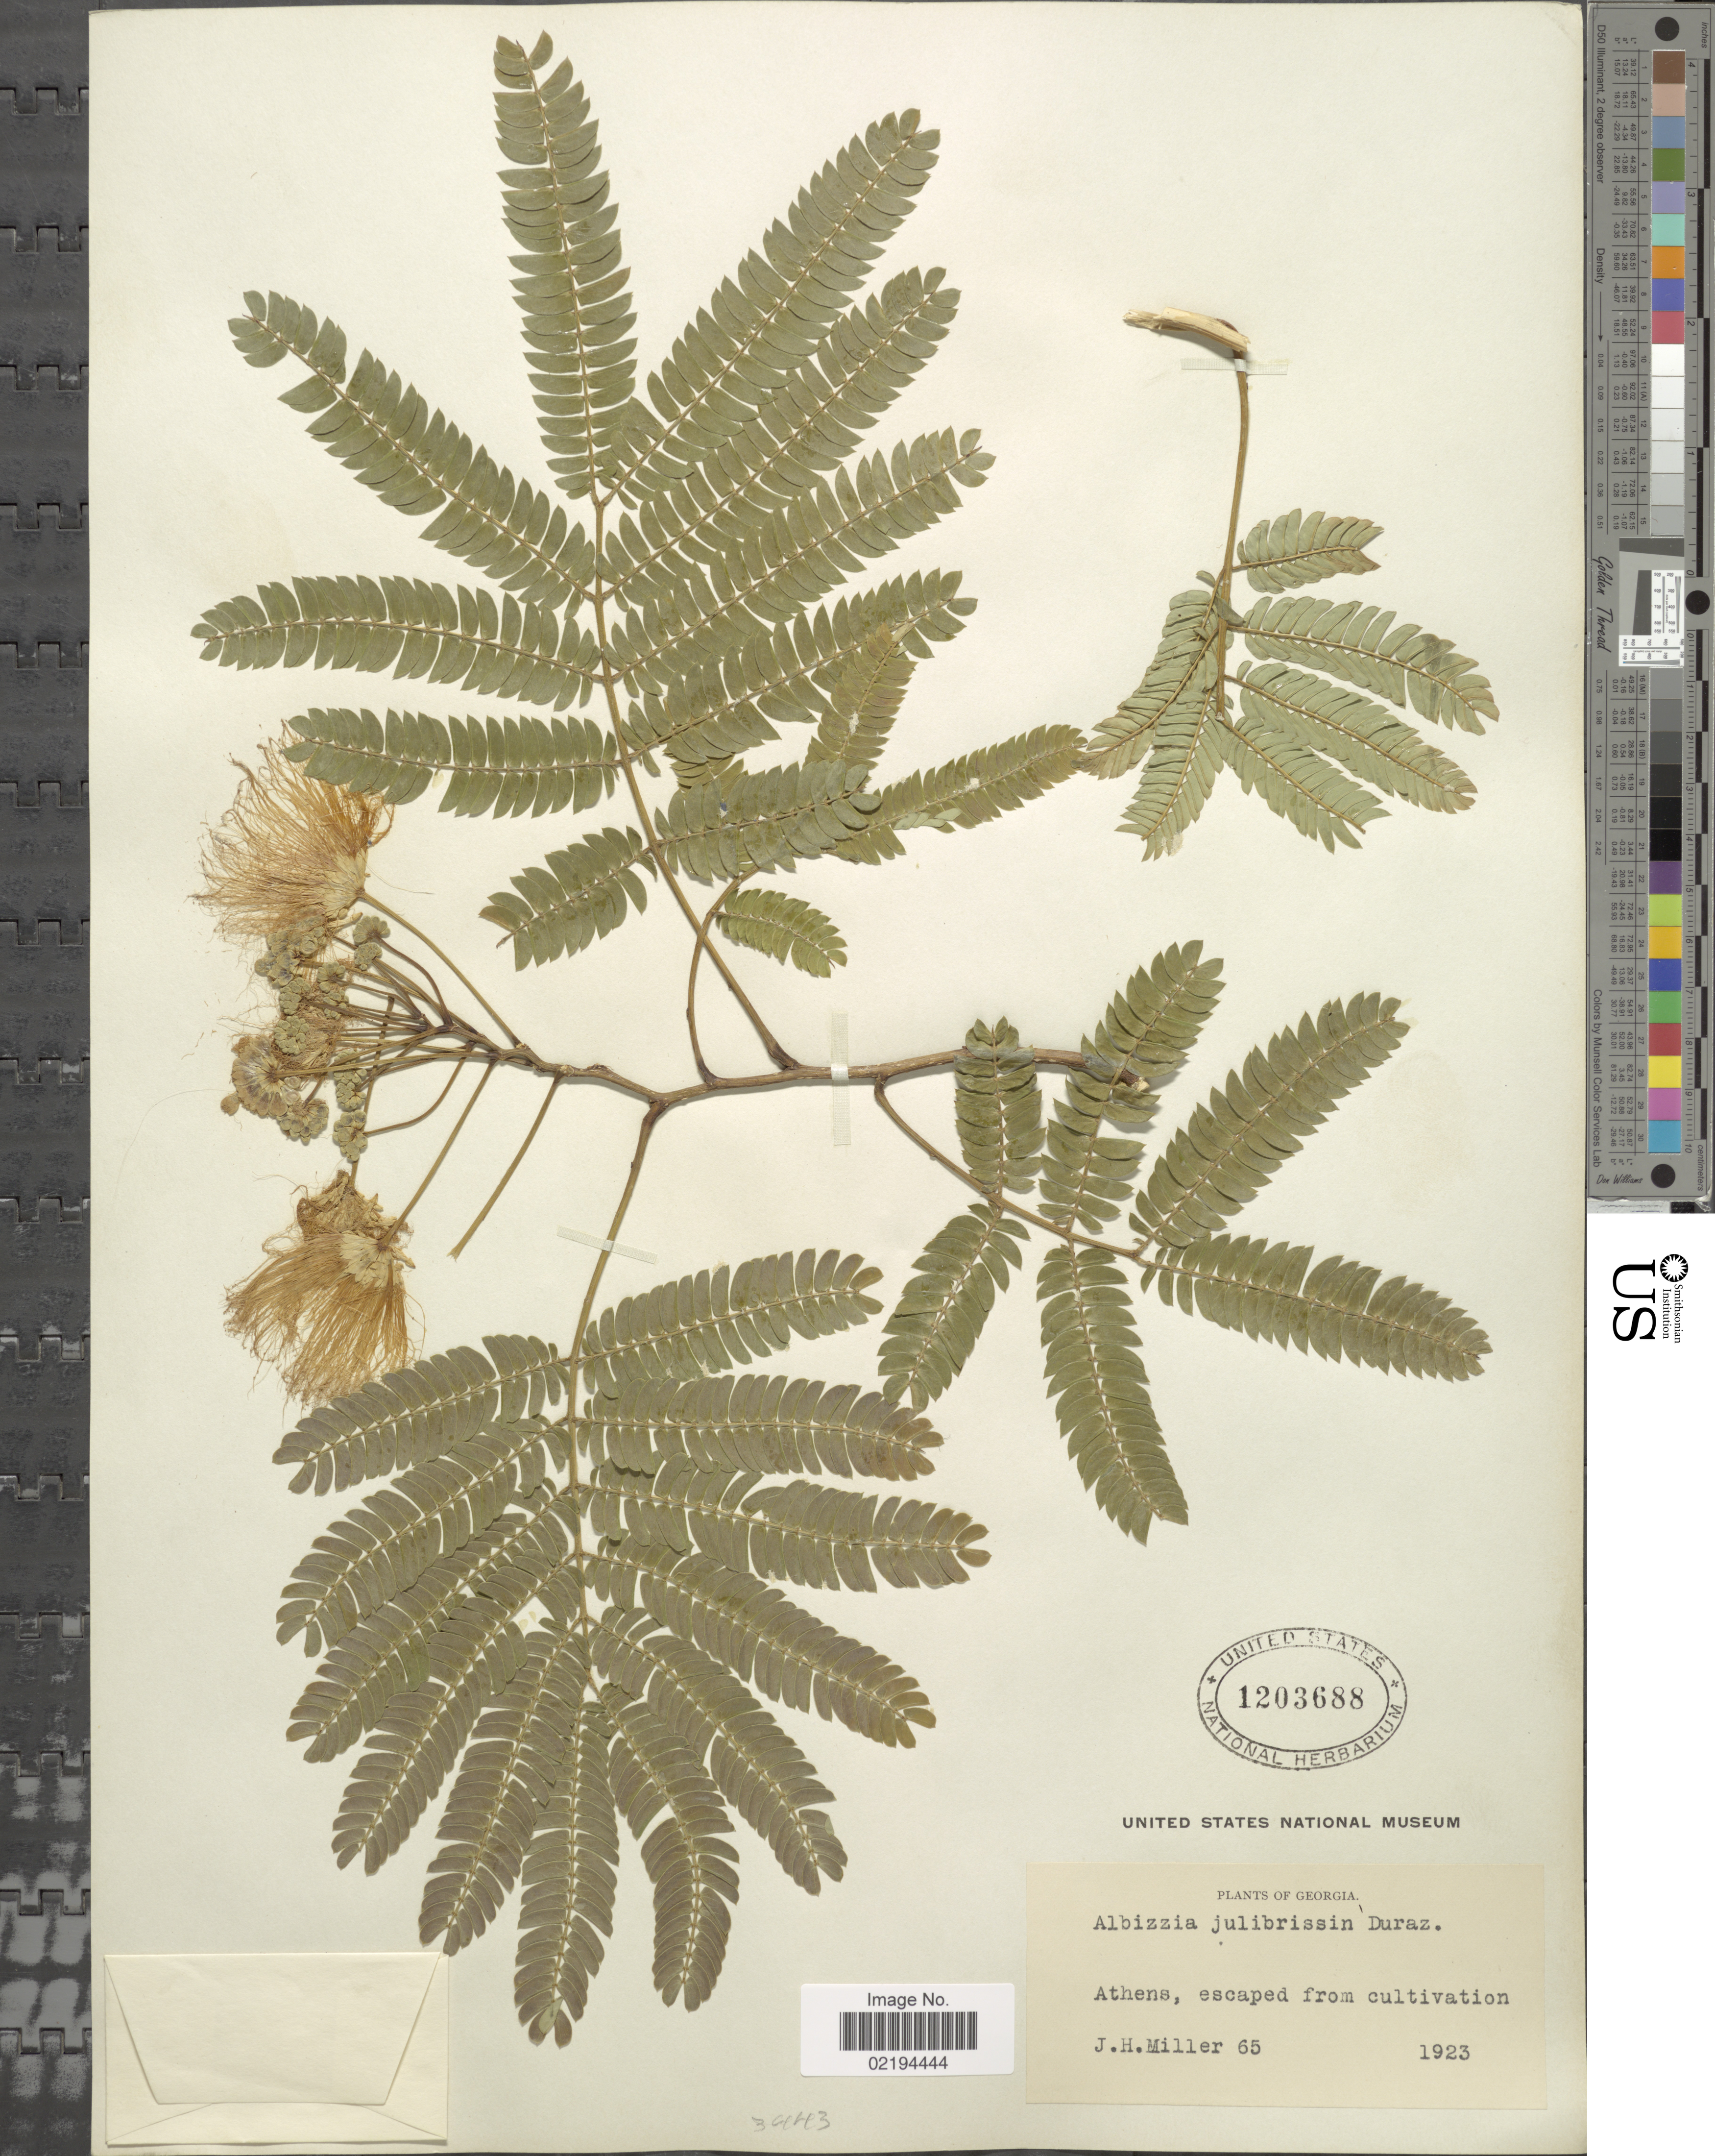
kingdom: Plantae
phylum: Tracheophyta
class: Magnoliopsida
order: Fabales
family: Fabaceae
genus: Albizia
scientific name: Albizia julibrissin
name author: Durazz.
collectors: J. H. Miller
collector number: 65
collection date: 1923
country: United States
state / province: Georgia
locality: Athens.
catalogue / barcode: US 1203688